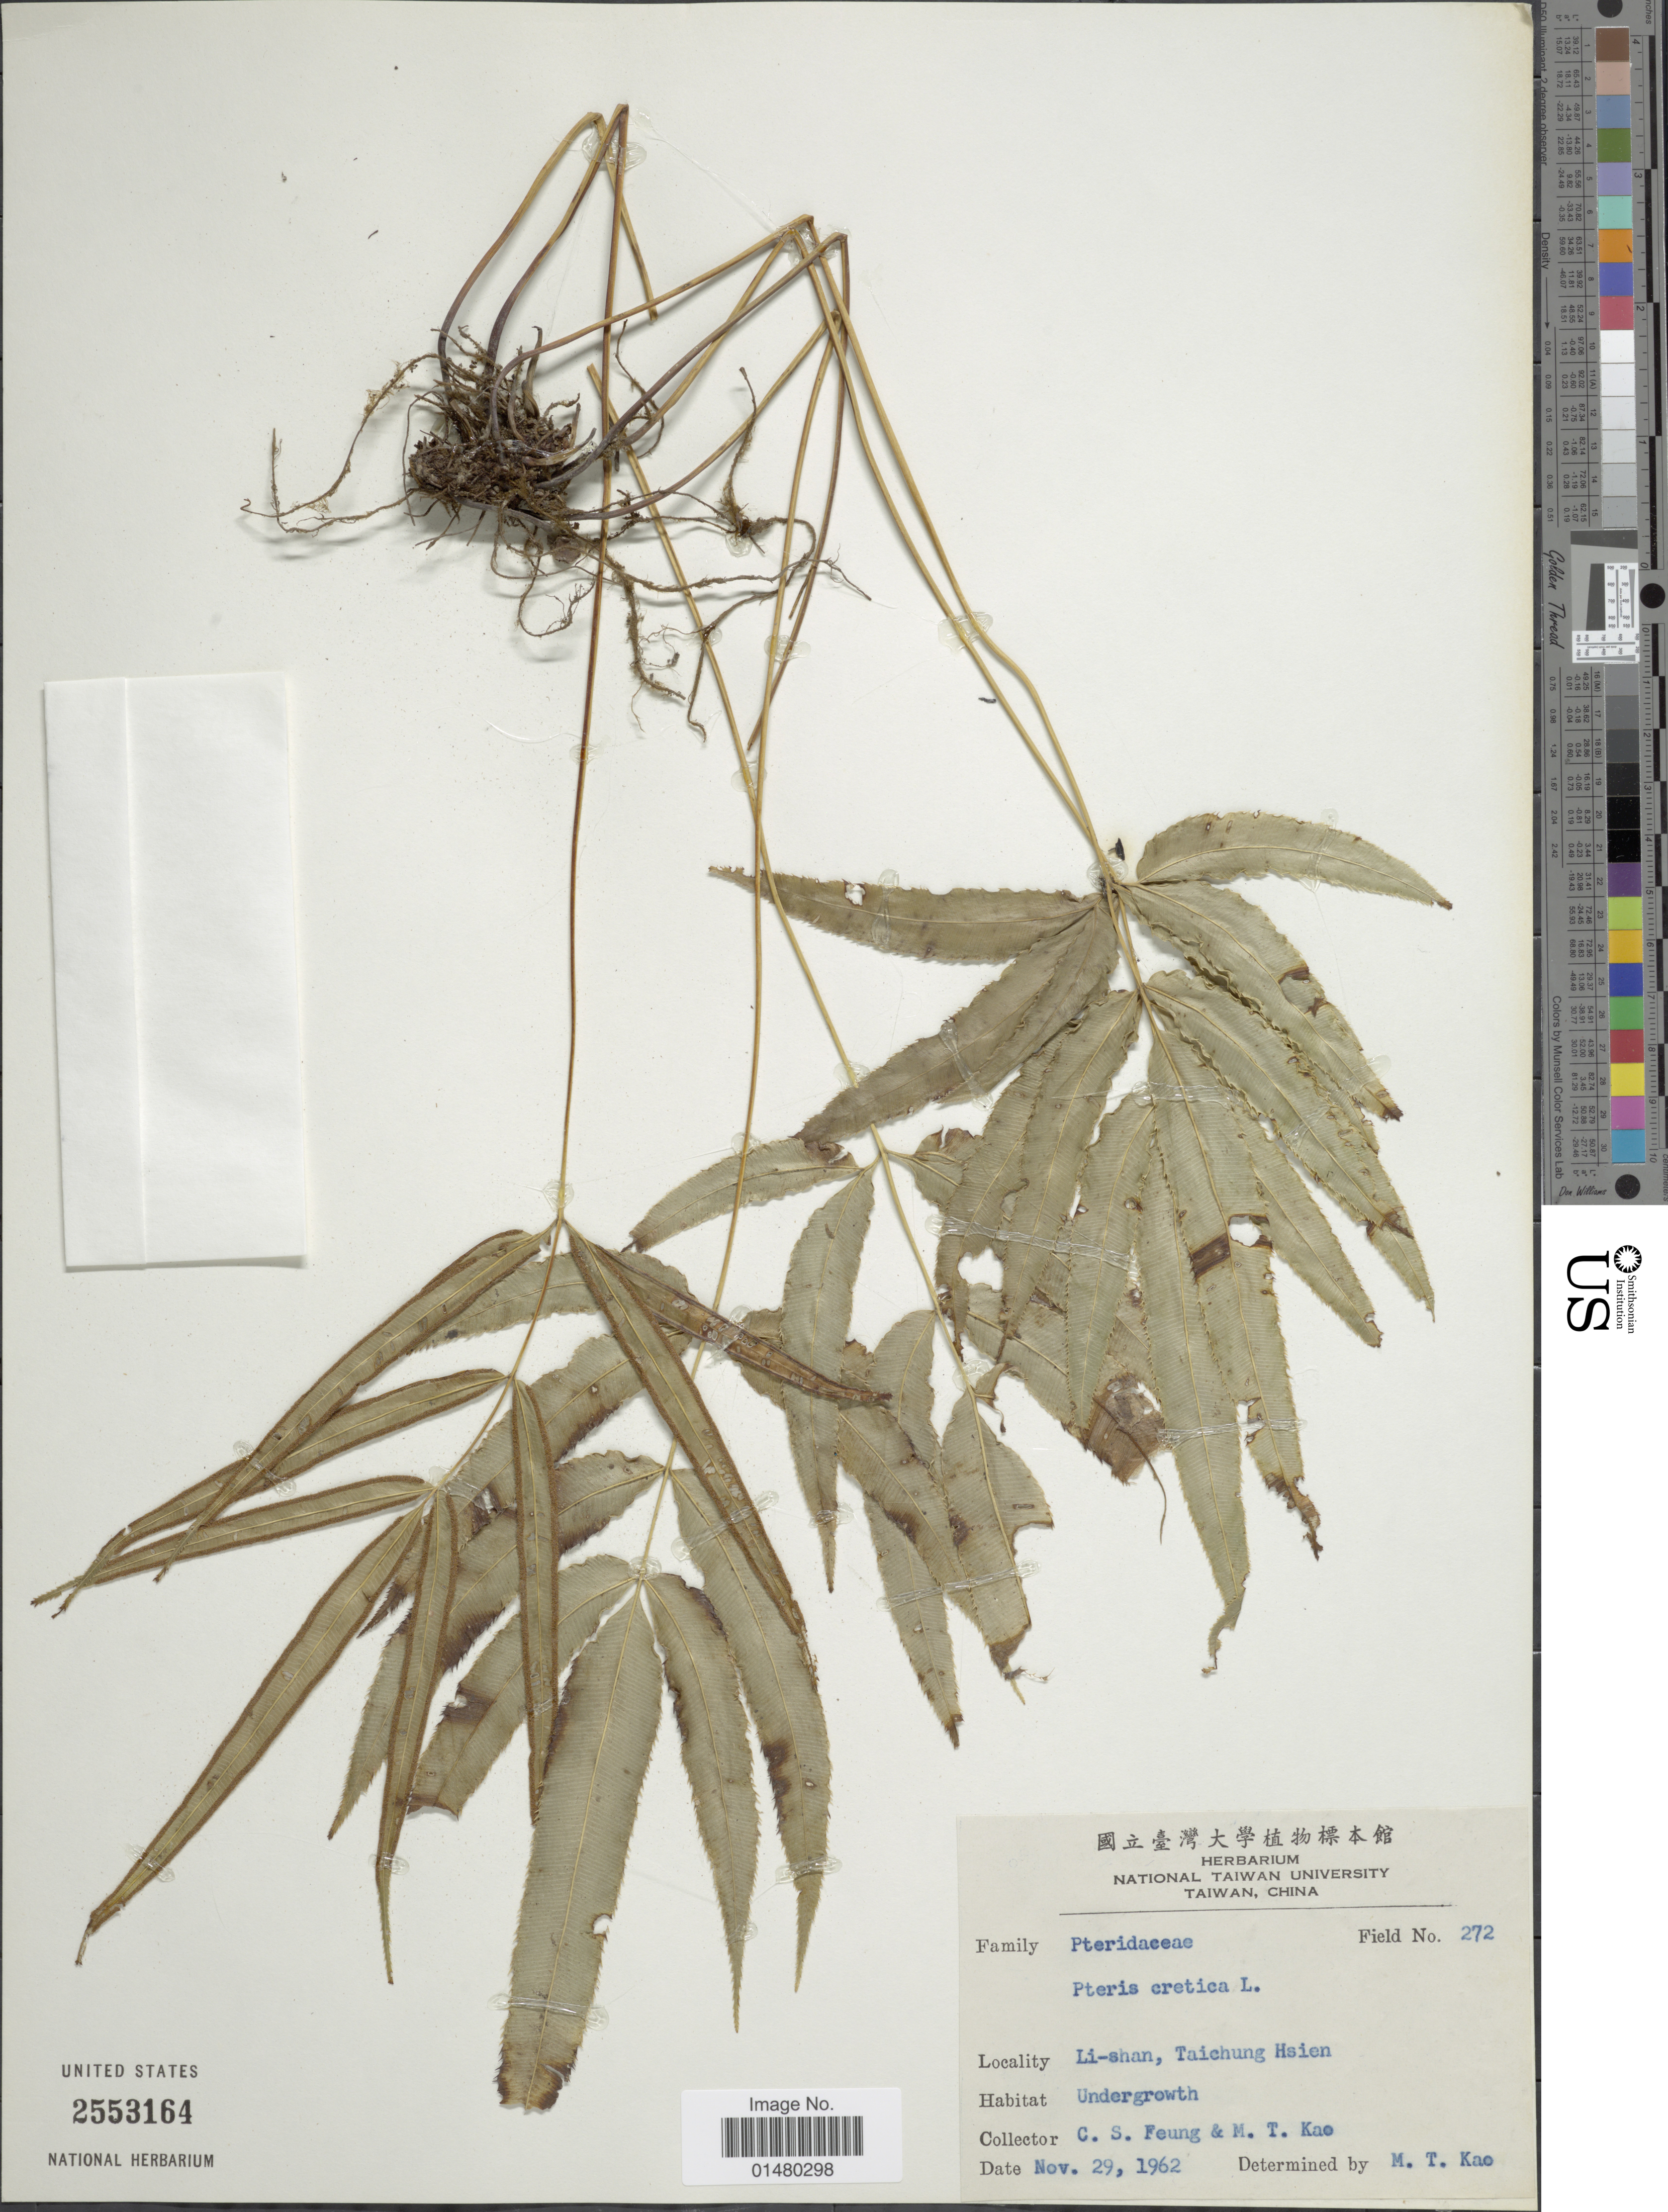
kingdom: Plantae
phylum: Tracheophyta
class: Polypodiopsida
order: Polypodiales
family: Pteridaceae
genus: Pteris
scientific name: Pteris cretica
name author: L.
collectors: C. Feung & M. T. Kao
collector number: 272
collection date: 1962-11-29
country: Taiwan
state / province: Taichung City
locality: Li-shan, Taichung Hsien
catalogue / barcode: US 2553164